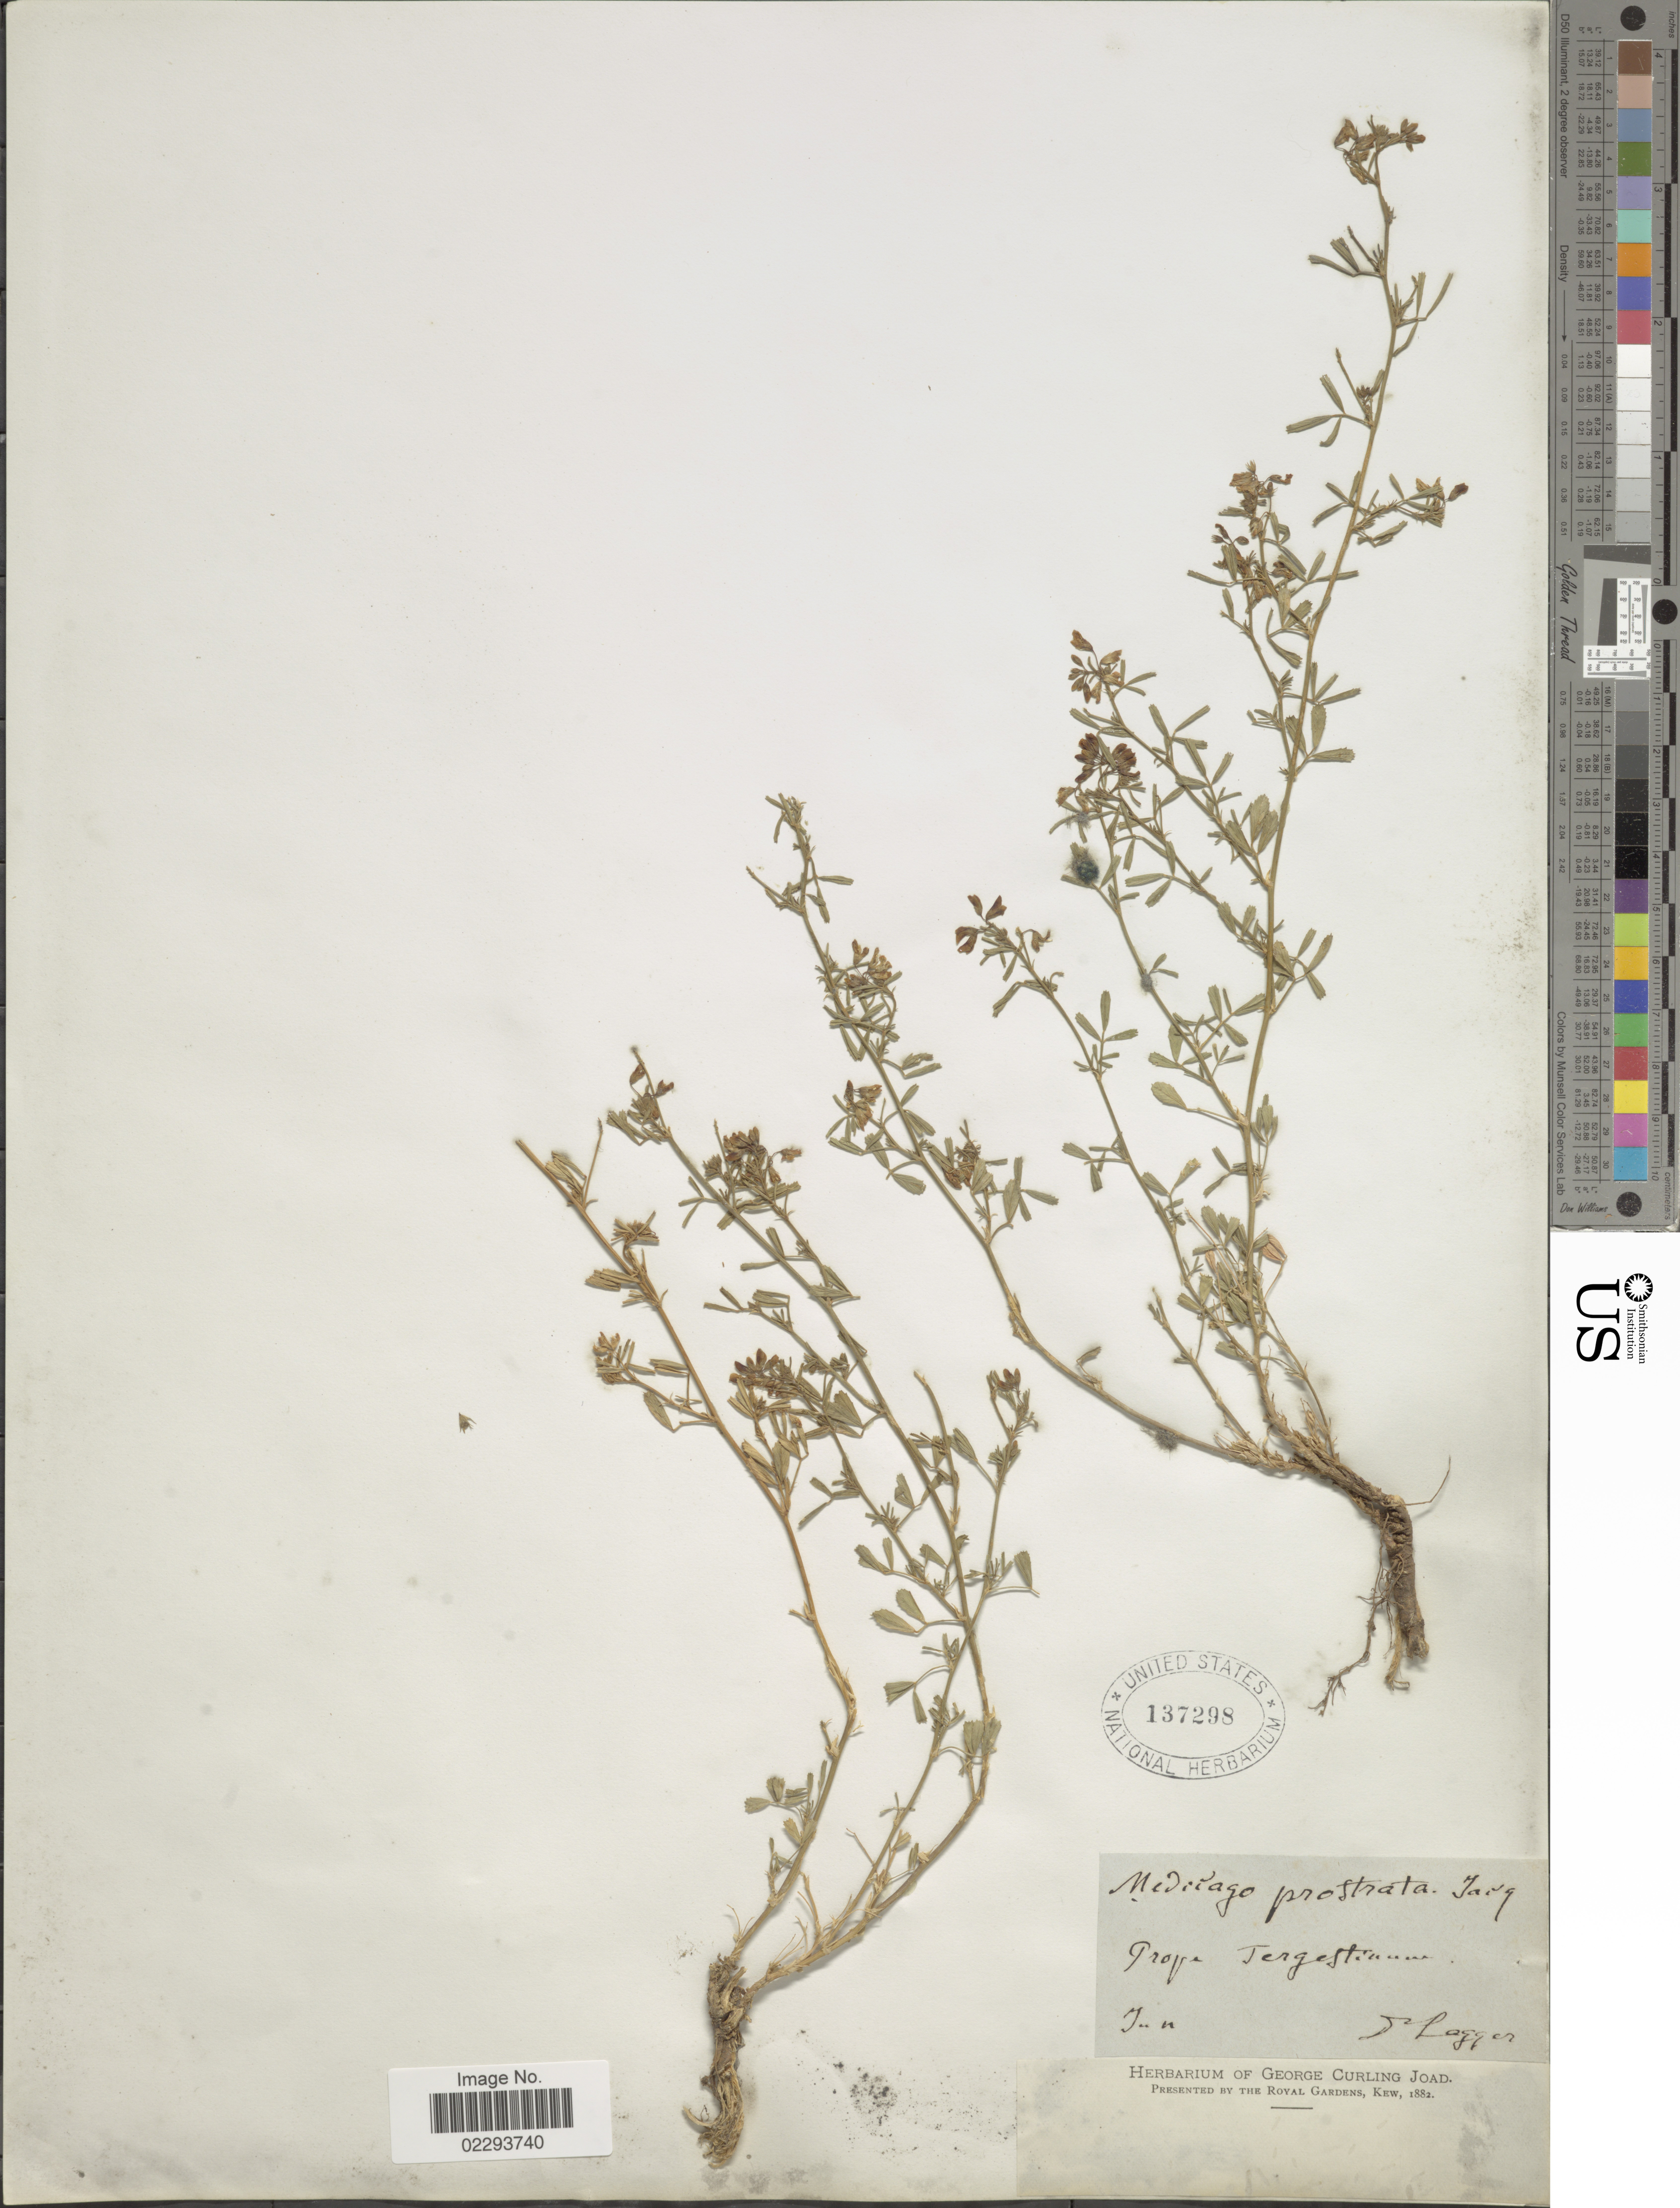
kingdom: Plantae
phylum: Tracheophyta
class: Magnoliopsida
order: Fabales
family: Fabaceae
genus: Medicago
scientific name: Medicago prostrata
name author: Jacq.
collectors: F. J. Lagger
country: Italy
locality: Prope Tergestum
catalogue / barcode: US 137298